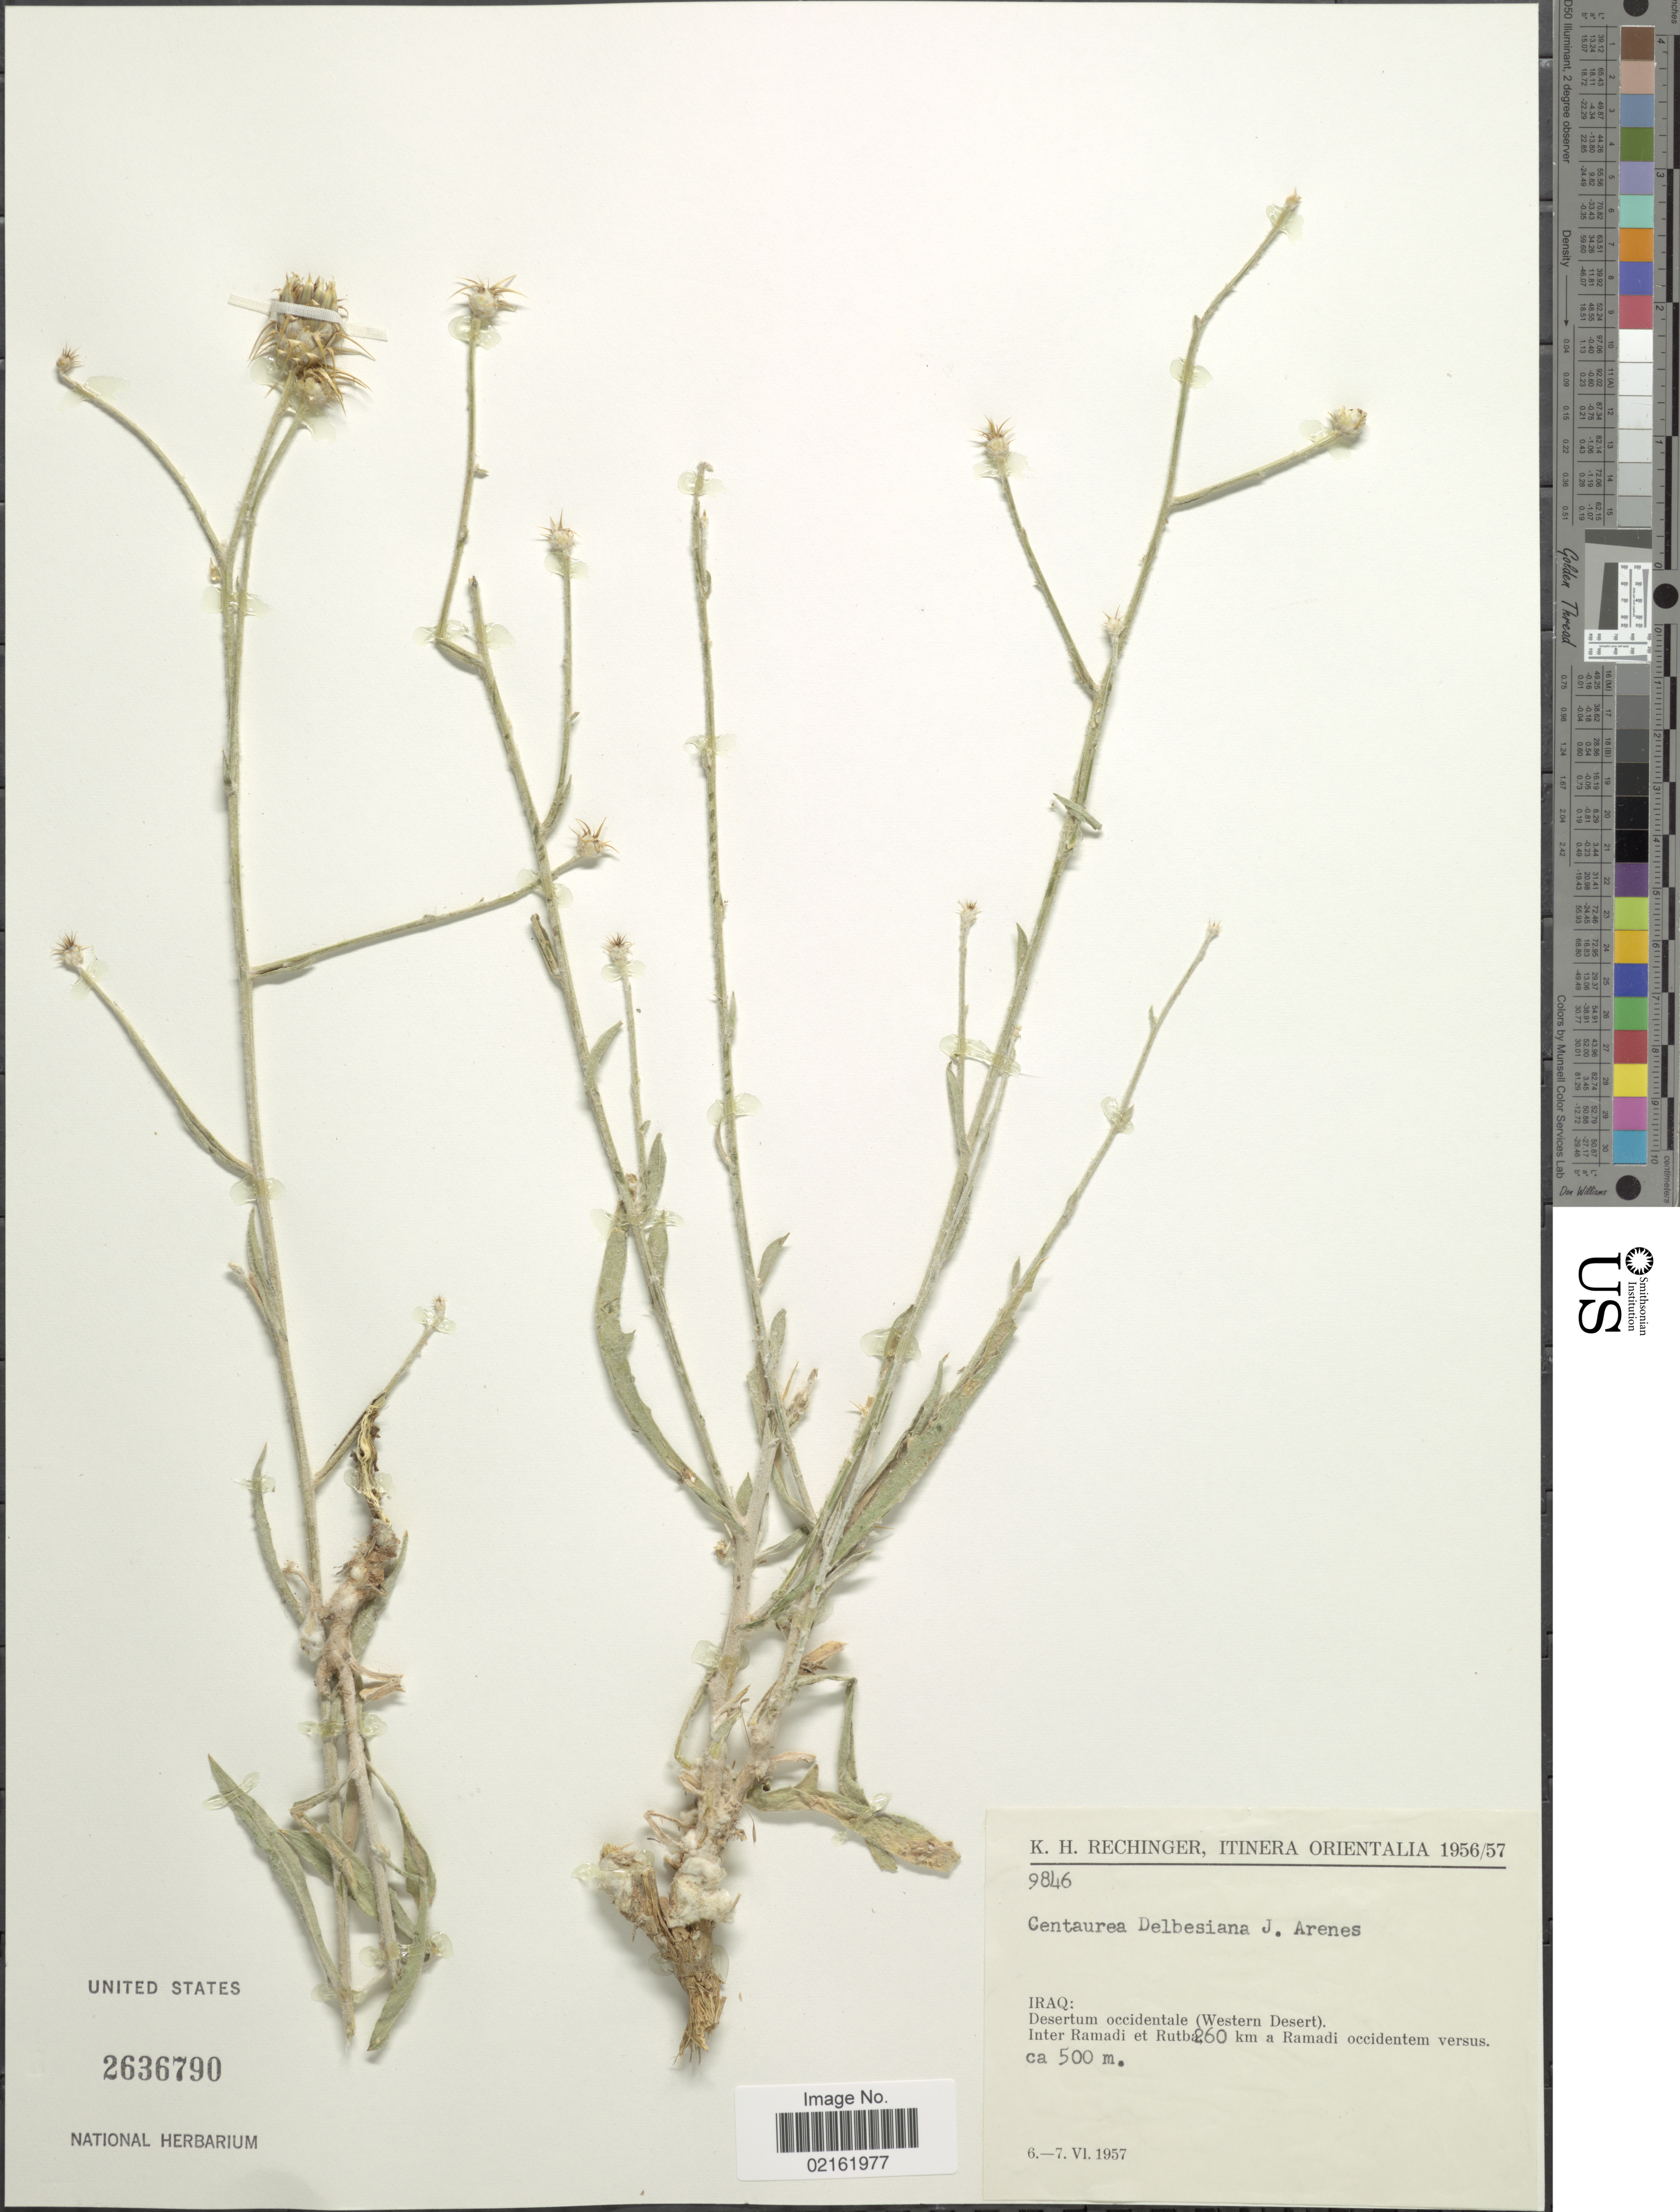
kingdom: Plantae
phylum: Tracheophyta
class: Magnoliopsida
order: Asterales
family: Asteraceae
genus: Centaurea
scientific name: Centaurea delbesiana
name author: Arènes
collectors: K. H. Rechinger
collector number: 9846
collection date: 1957-06-06/1957-06-07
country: Iraq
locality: Orientalia, Desertum occidentale (Western Desert), Inter Ramadi et Rutba, 260 km a Ramadi occidentem versus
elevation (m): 500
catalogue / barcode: US 2636790